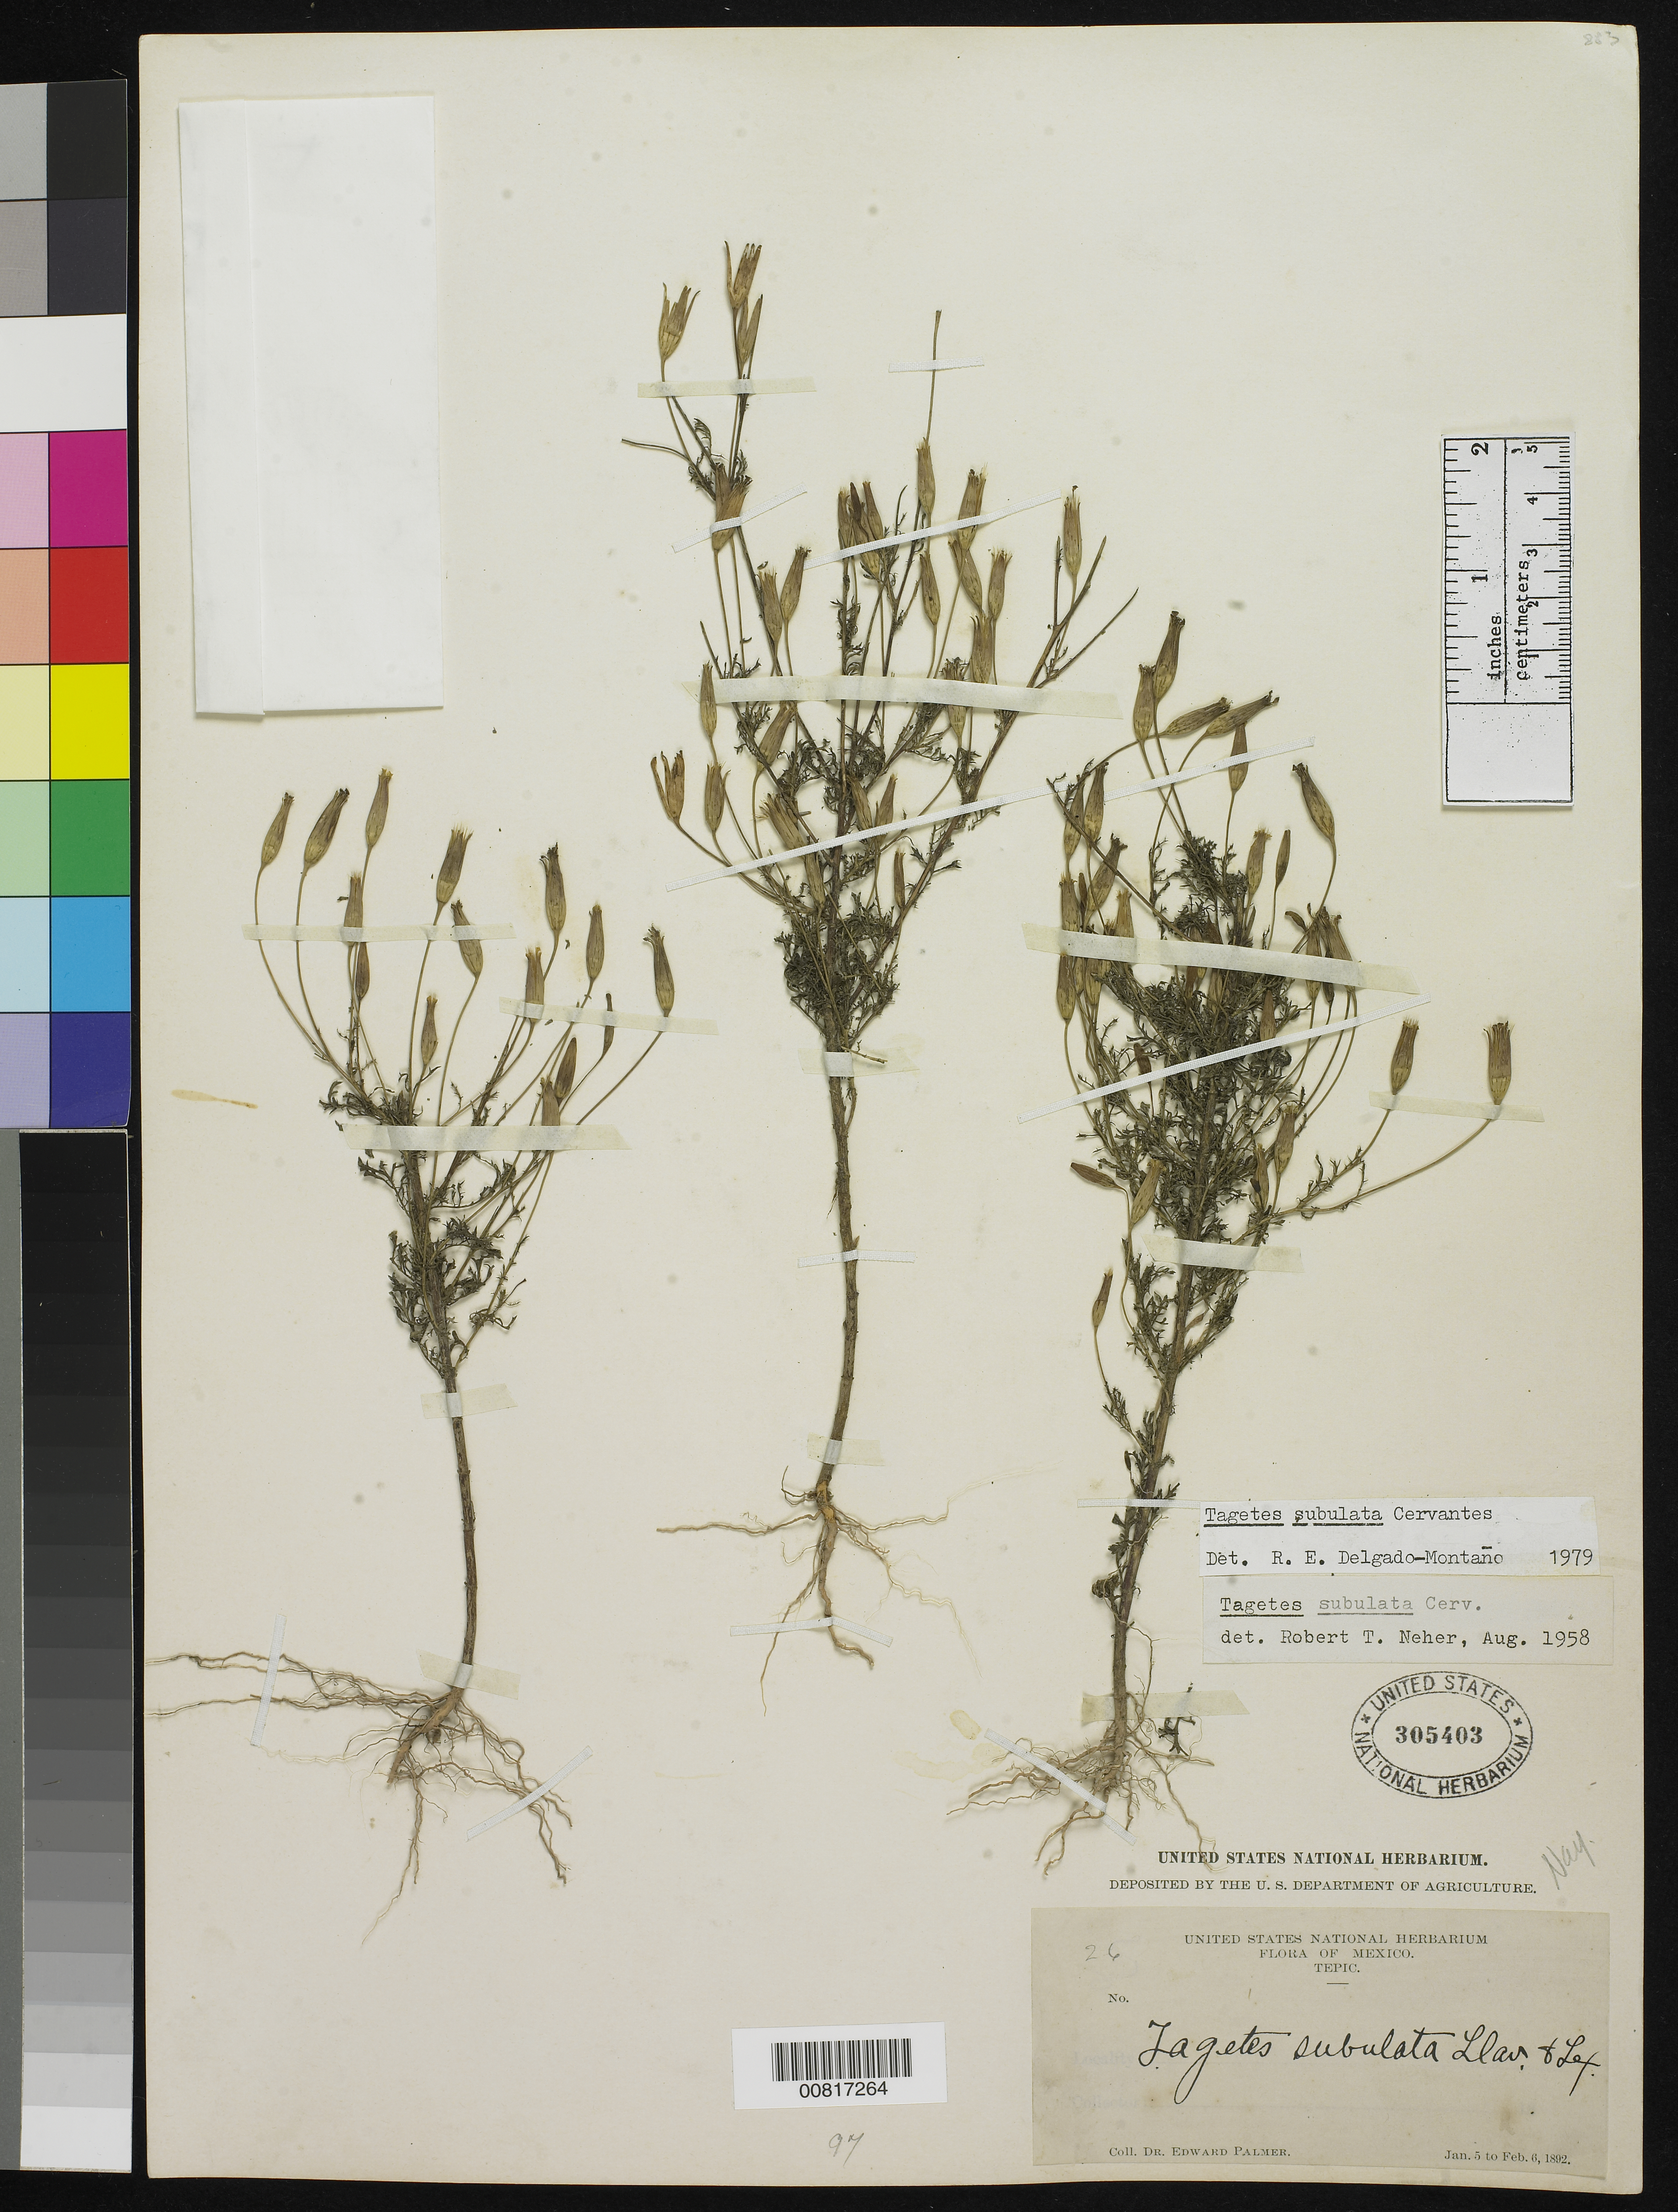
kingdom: Plantae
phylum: Tracheophyta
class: Magnoliopsida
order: Asterales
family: Asteraceae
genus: Tagetes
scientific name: Tagetes subulata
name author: Cerv.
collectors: E. Palmer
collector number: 26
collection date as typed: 05 Jan 1892 to 06 Feb 1892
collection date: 1892-01-05/1892-02-06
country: Mexico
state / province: Nayarit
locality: Tepic, Nayarit.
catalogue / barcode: US 305403